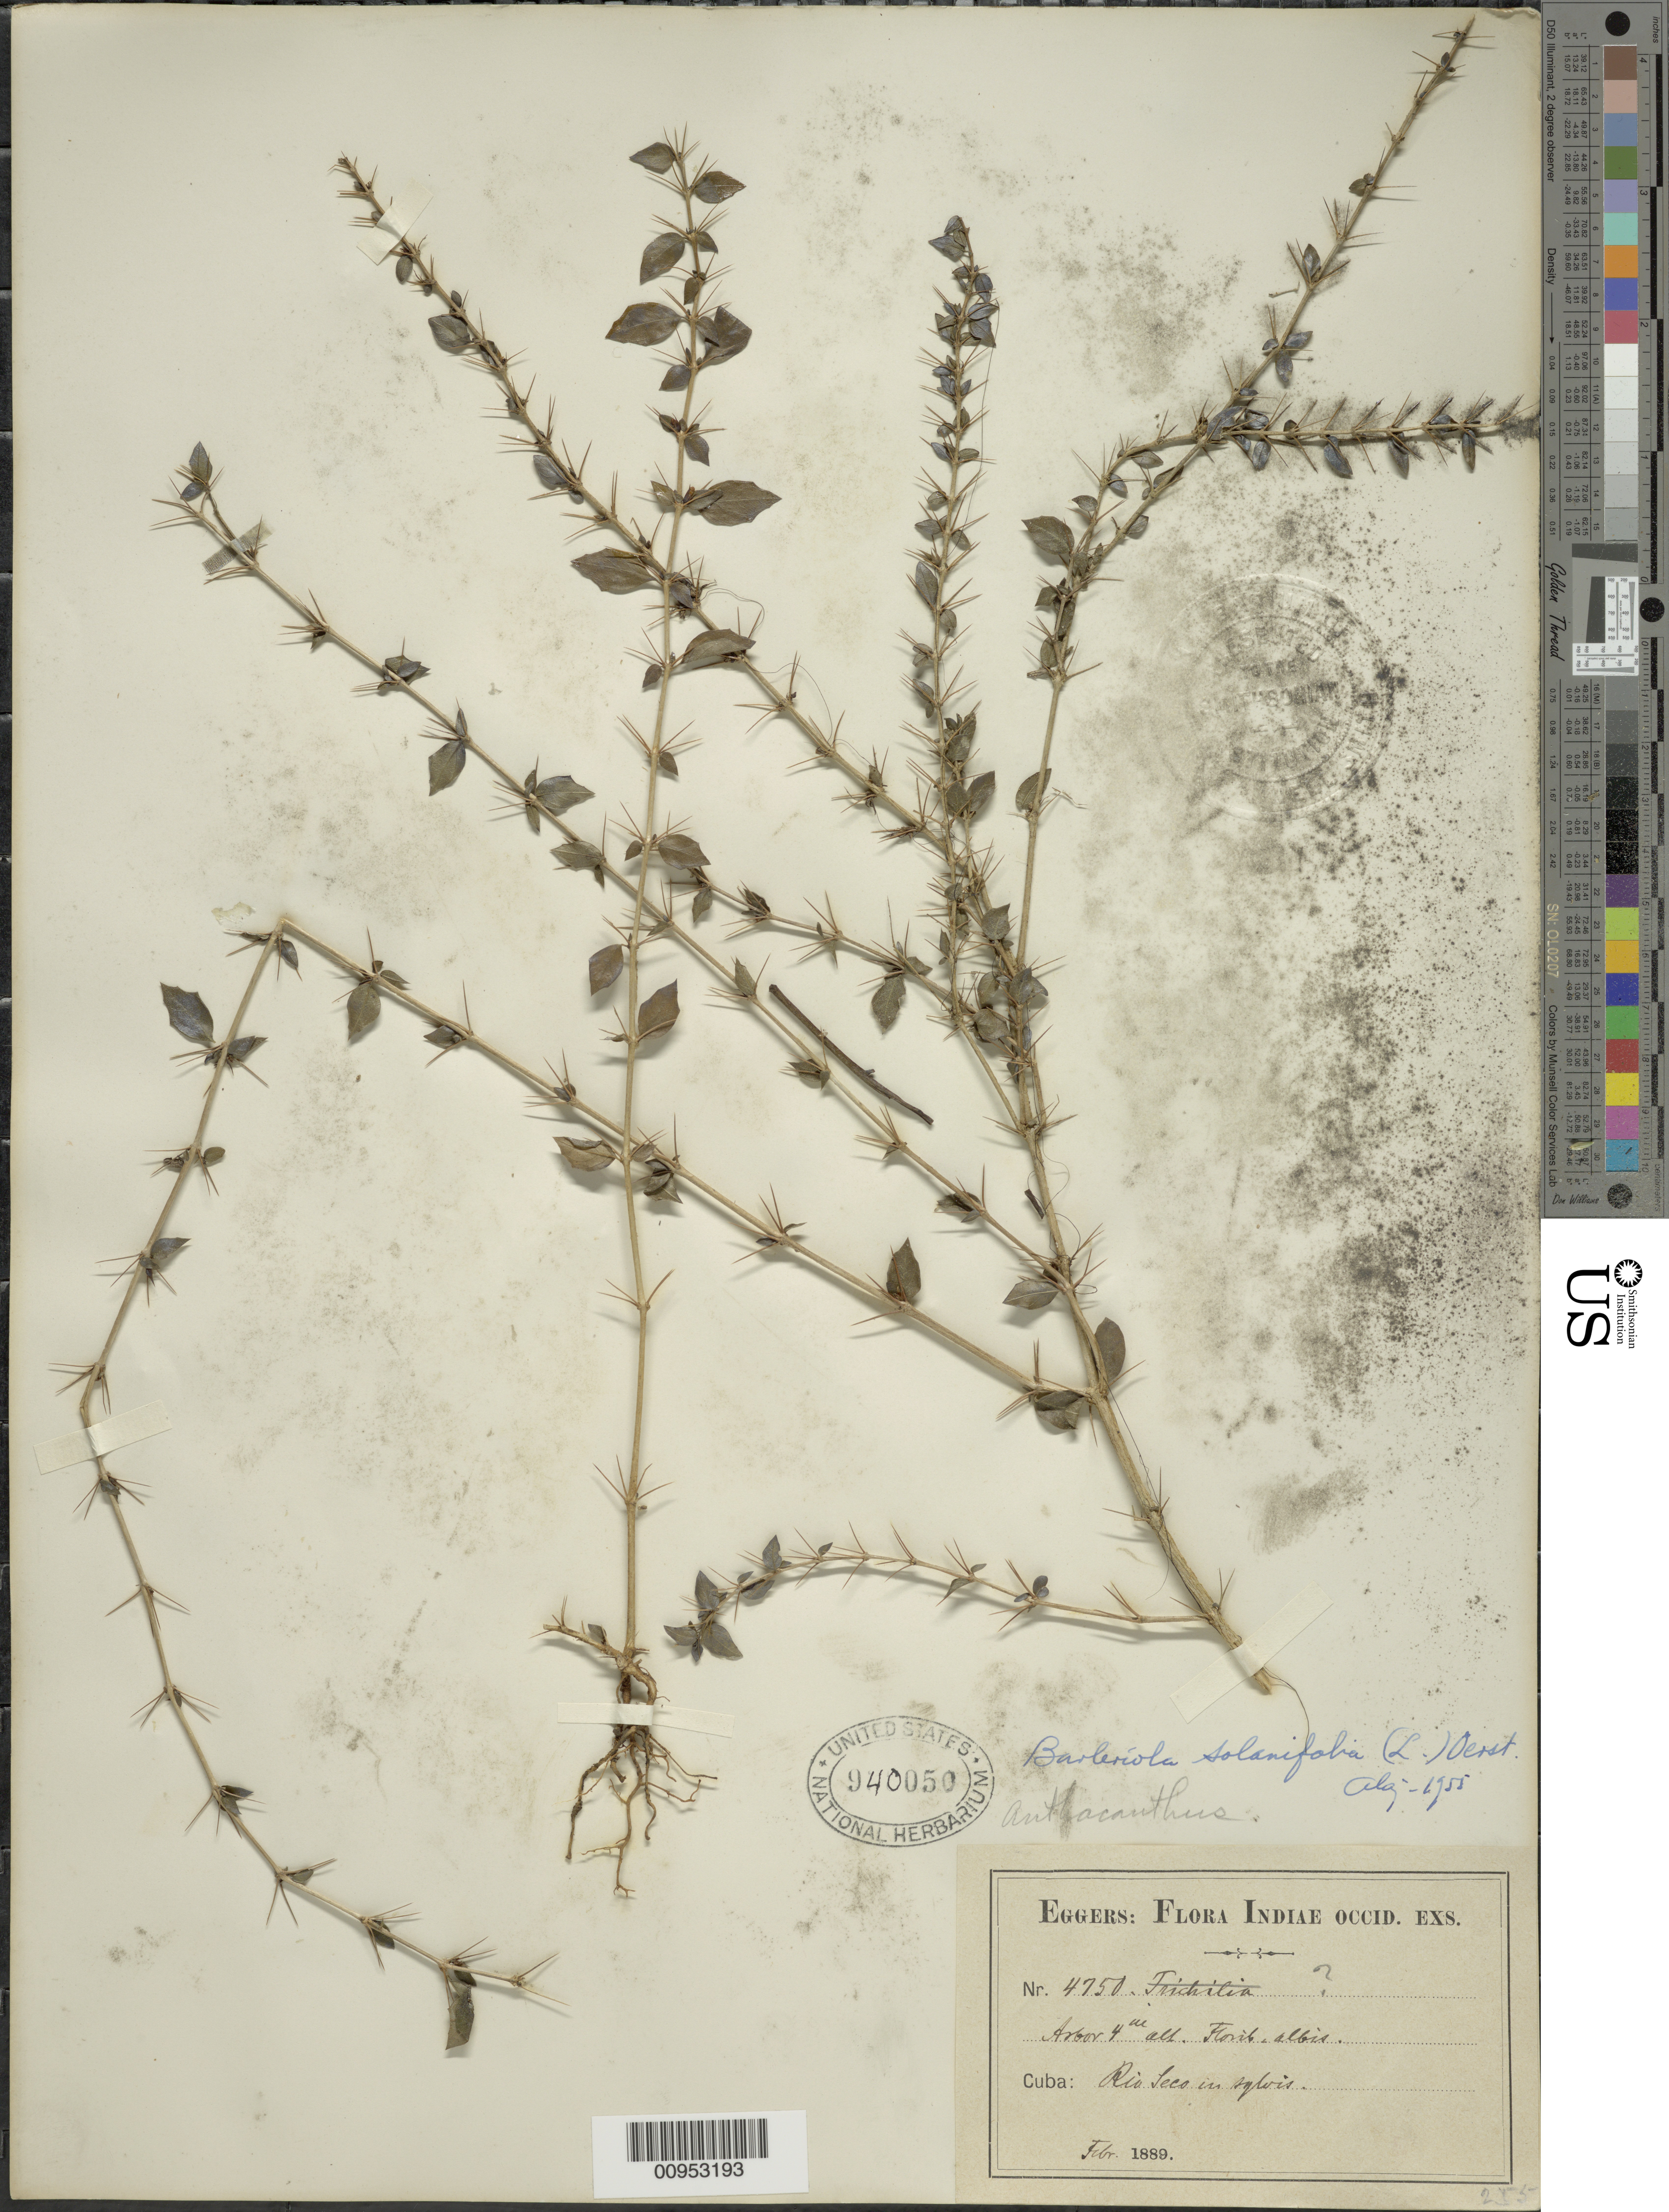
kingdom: Plantae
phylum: Tracheophyta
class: Magnoliopsida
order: Lamiales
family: Acanthaceae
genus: Barleriola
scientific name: Barleriola solanifolia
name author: (L.) Oerst. ex Lindau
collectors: H. F. A. von Eggers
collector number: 4750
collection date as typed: Feb 1889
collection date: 1889-02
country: Cuba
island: Cuba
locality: Río Seco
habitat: In sylvis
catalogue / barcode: US 940050